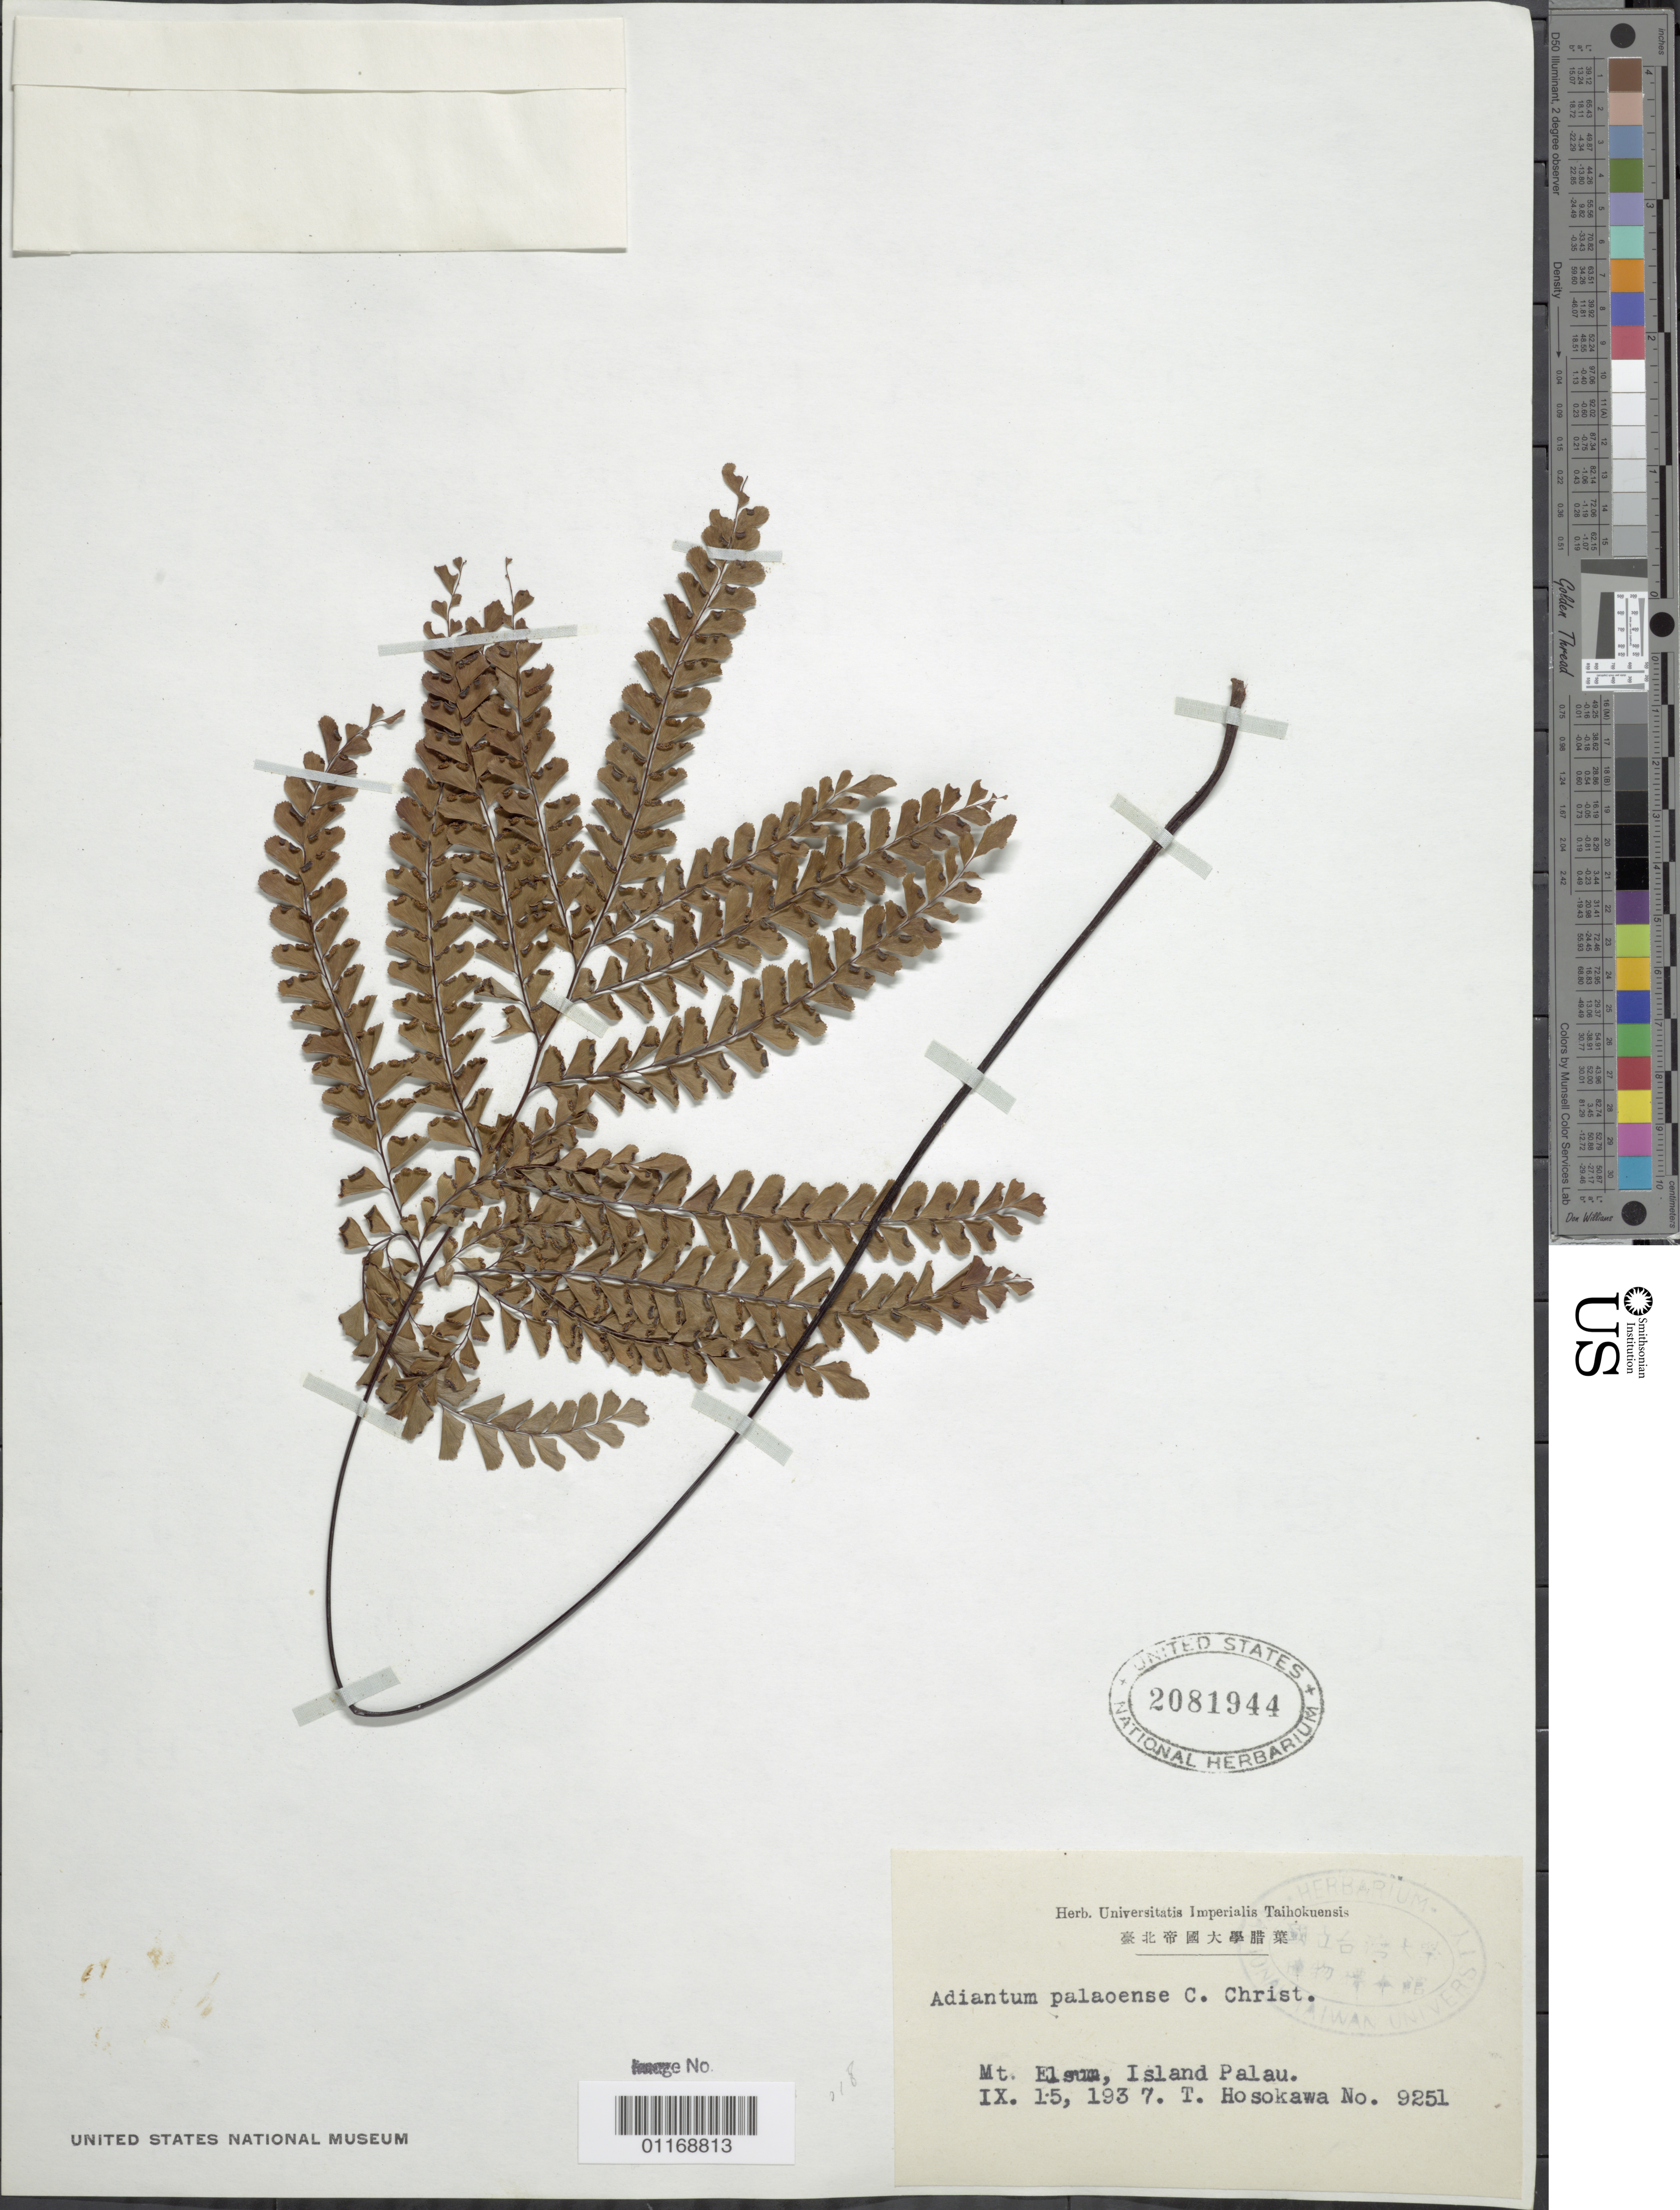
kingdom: Plantae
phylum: Tracheophyta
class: Polypodiopsida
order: Polypodiales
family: Pteridaceae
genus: Adiantum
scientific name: Adiantum palaoense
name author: C. Chr.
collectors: T. Hosokawa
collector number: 9251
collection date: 1937-07-23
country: Micronesia, Federated States of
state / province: Yap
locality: Mabo, Island Yap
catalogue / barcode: US 2081944